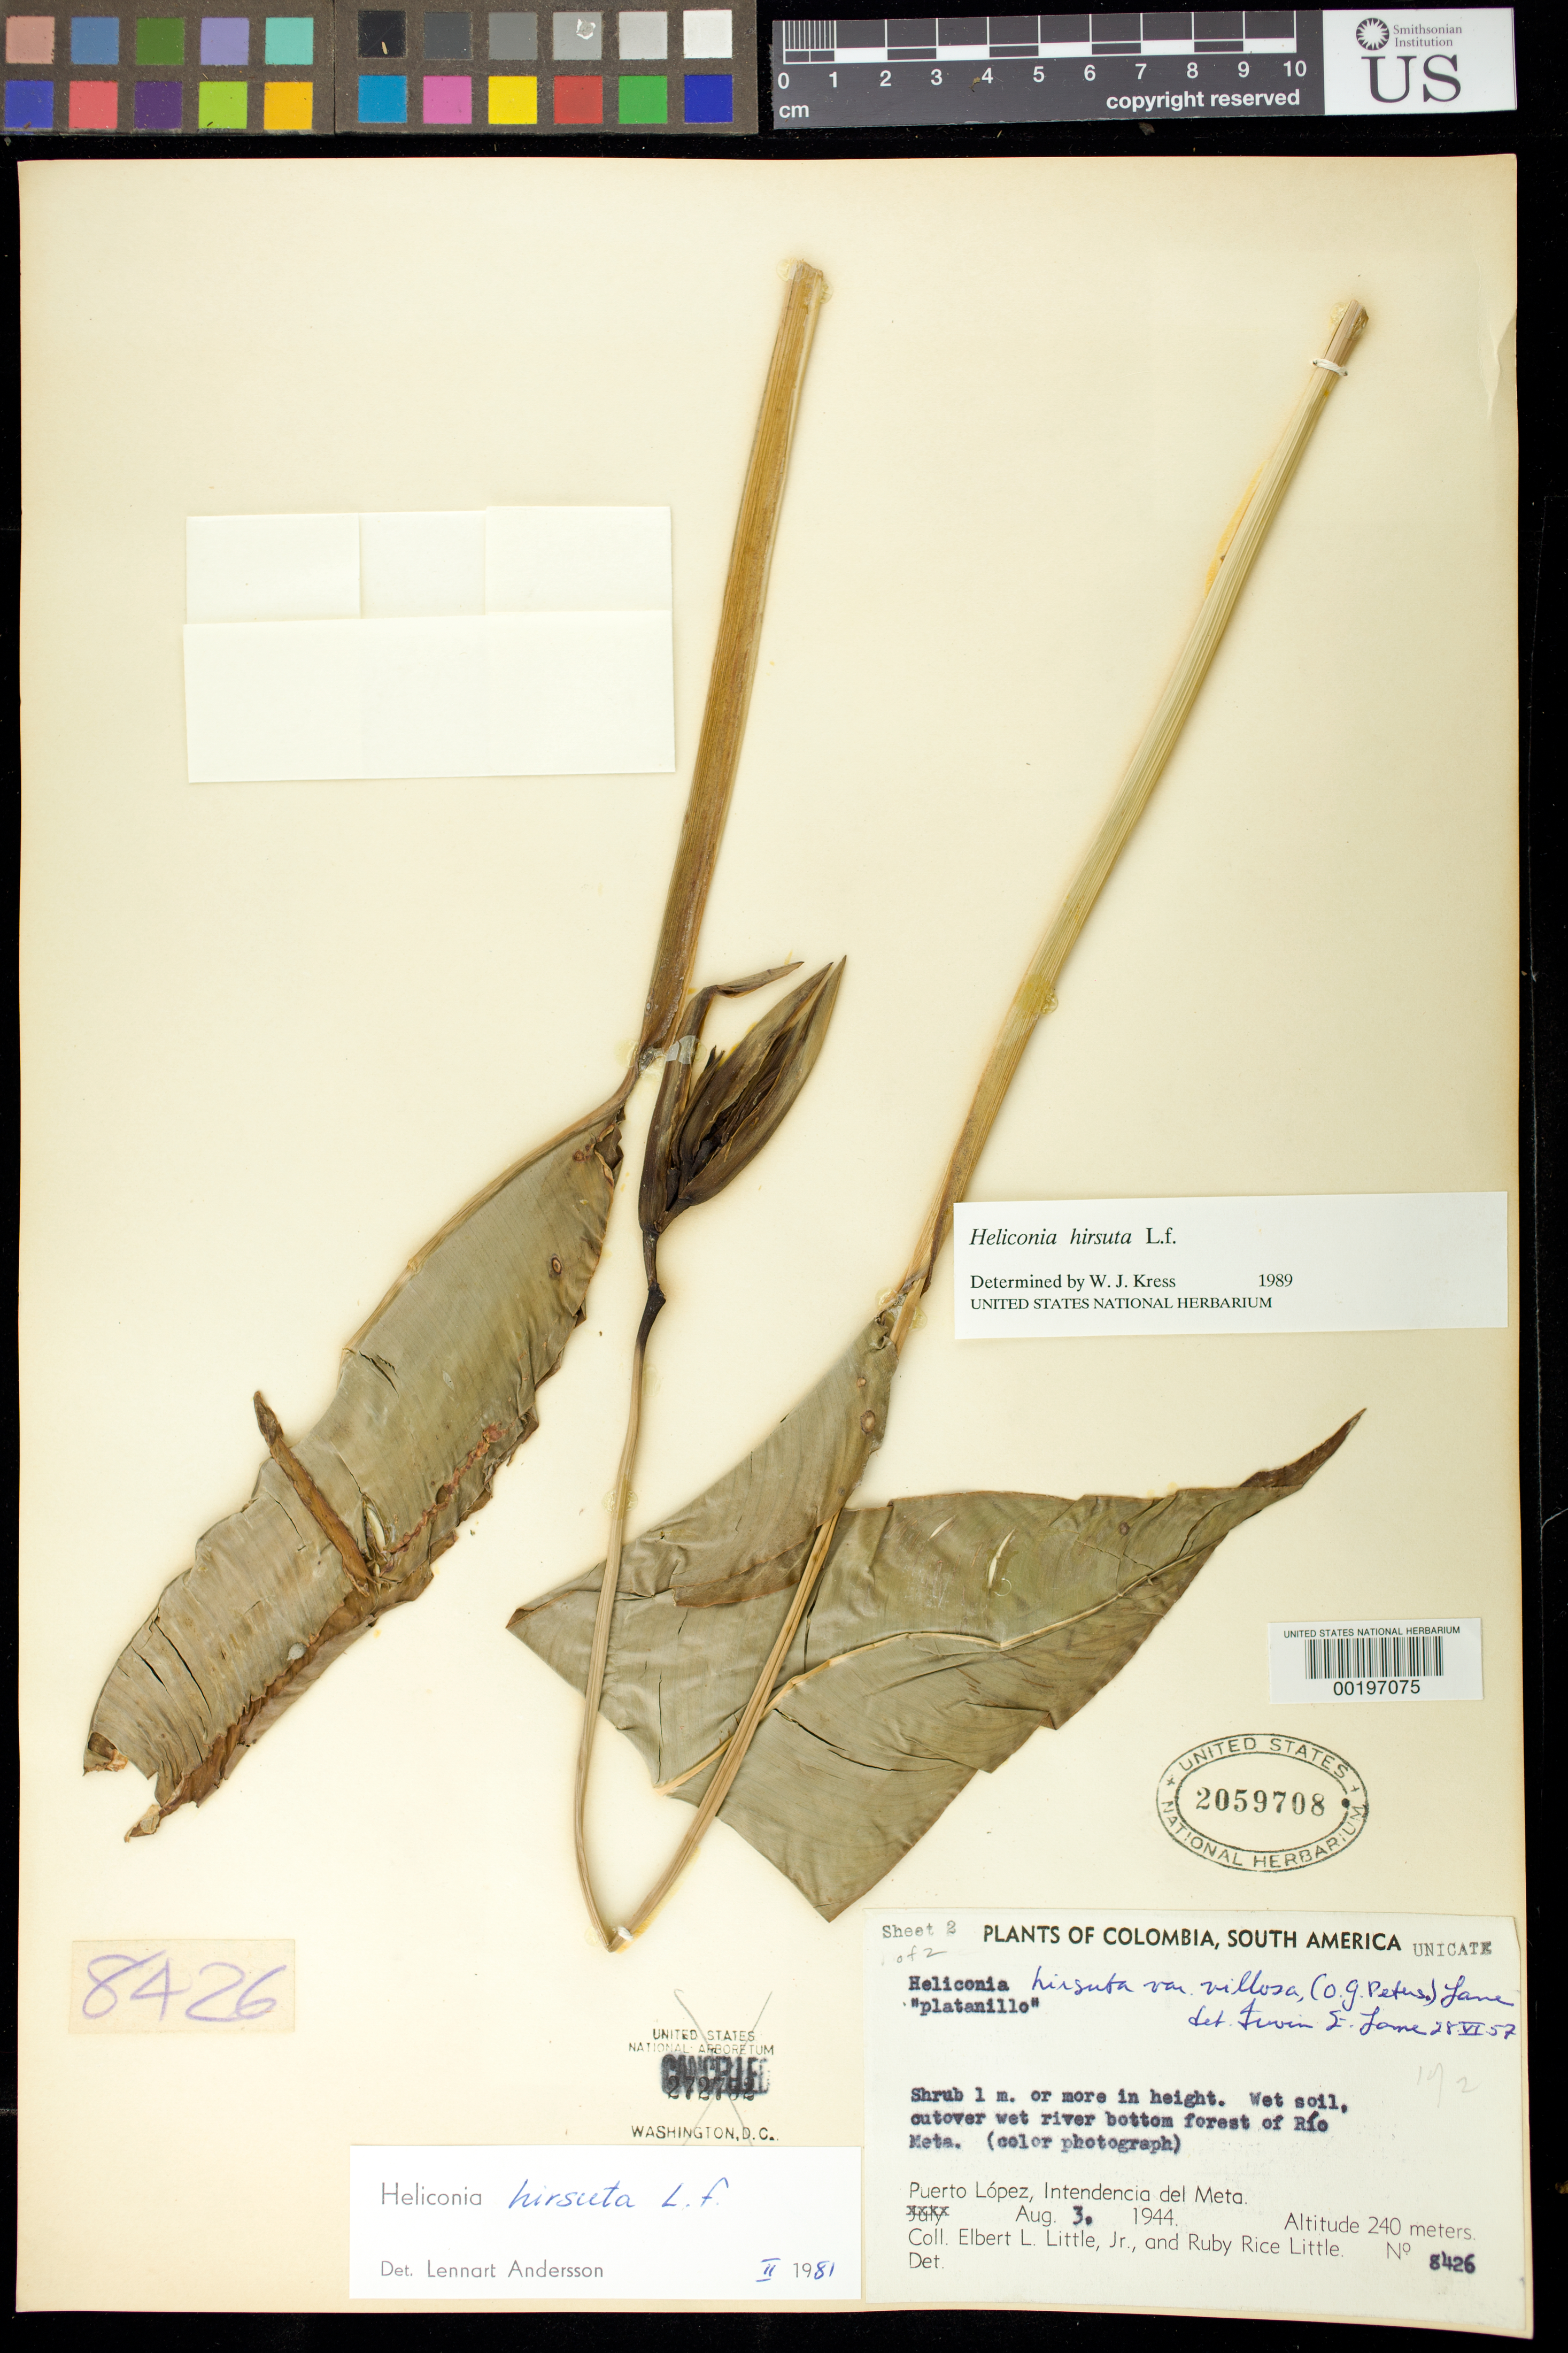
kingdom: Plantae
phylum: Tracheophyta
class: Liliopsida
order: Zingiberales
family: Heliconiaceae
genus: Heliconia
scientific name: Heliconia hirsuta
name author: L. f.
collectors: E. L. Little & R. R. Little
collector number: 8426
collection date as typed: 03 Aug 1944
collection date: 1944-08-03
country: Colombia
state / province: Meta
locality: Puerto Lopez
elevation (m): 240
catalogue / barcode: US 2059708